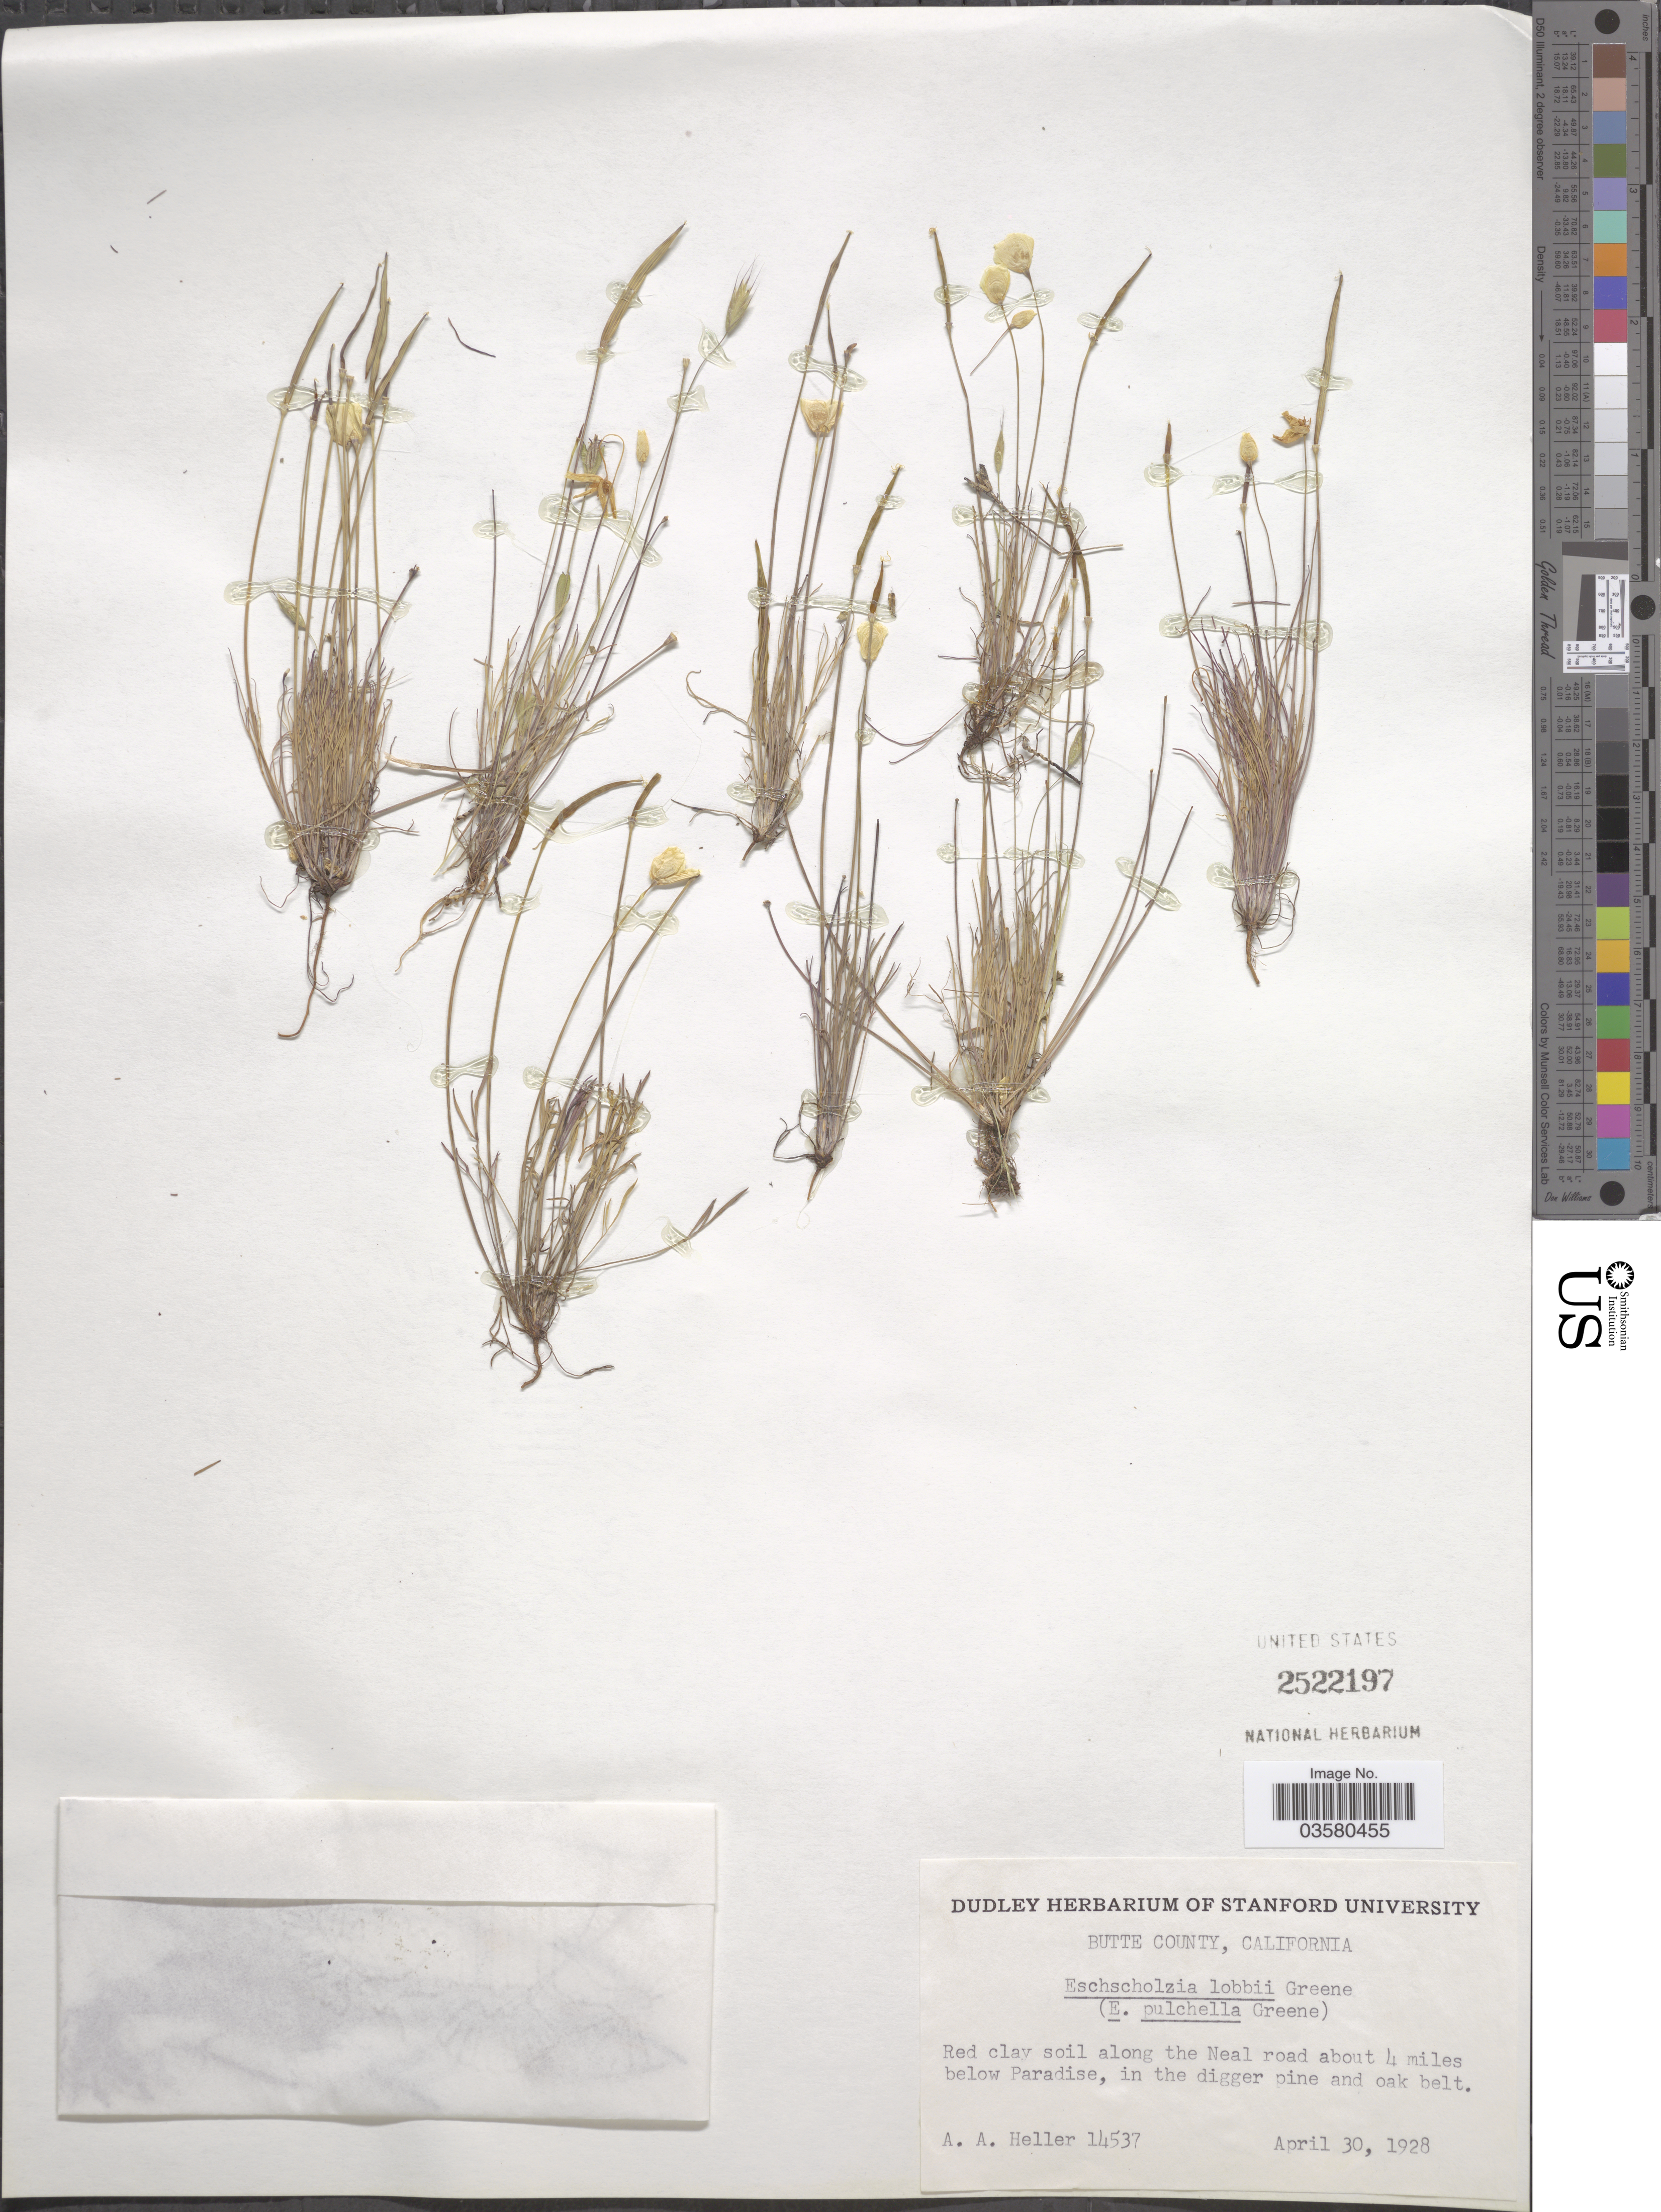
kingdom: Plantae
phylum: Tracheophyta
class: Magnoliopsida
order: Ranunculales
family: Papaveraceae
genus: Eschscholzia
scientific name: Eschscholzia lobbii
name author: Greene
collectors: A. A. Heller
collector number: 14537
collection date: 1928-04-30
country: United States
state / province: California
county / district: Butte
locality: Butte County. Red clay soil along the Neal road about 4 miles below Paradise, in the digger pine and oak belt.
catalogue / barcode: US 2522197